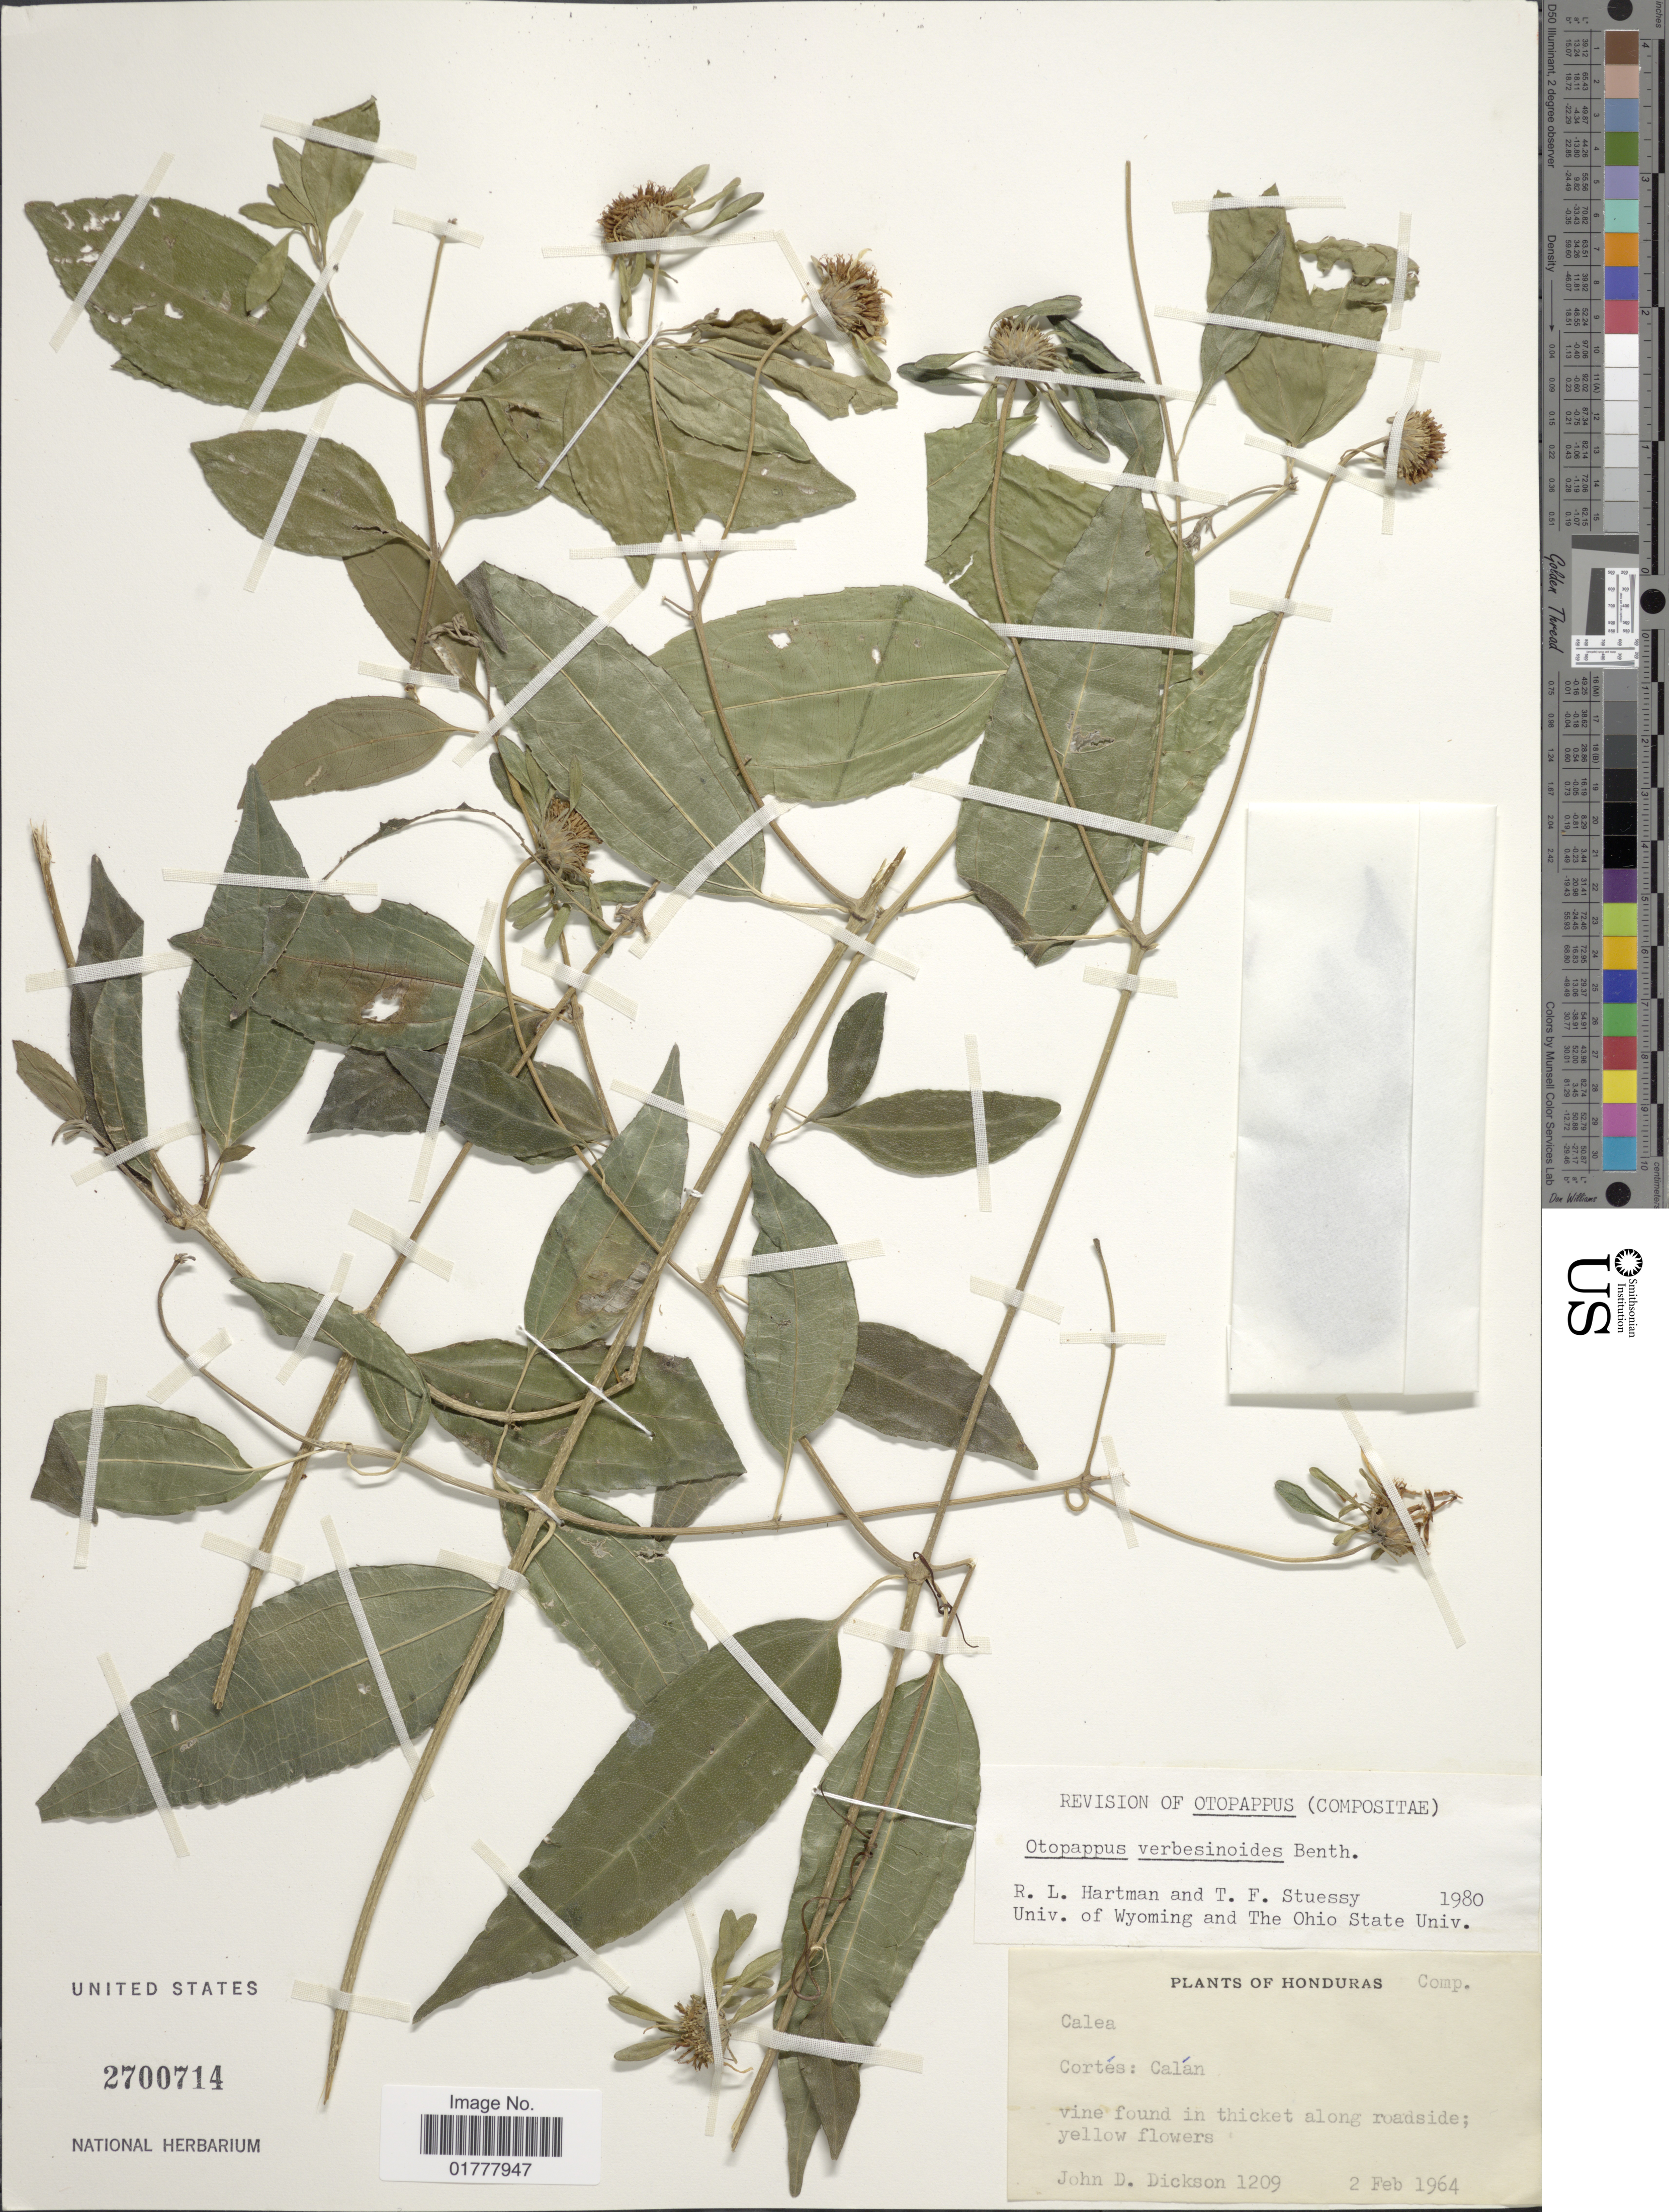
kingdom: Plantae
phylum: Tracheophyta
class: Magnoliopsida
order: Asterales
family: Asteraceae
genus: Otopappus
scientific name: Otopappus verbesinoides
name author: Benth.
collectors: J. Dickson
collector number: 1209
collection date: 1964-02-02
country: Honduras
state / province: Cortés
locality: Cortes: Calan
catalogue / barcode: US 2700714